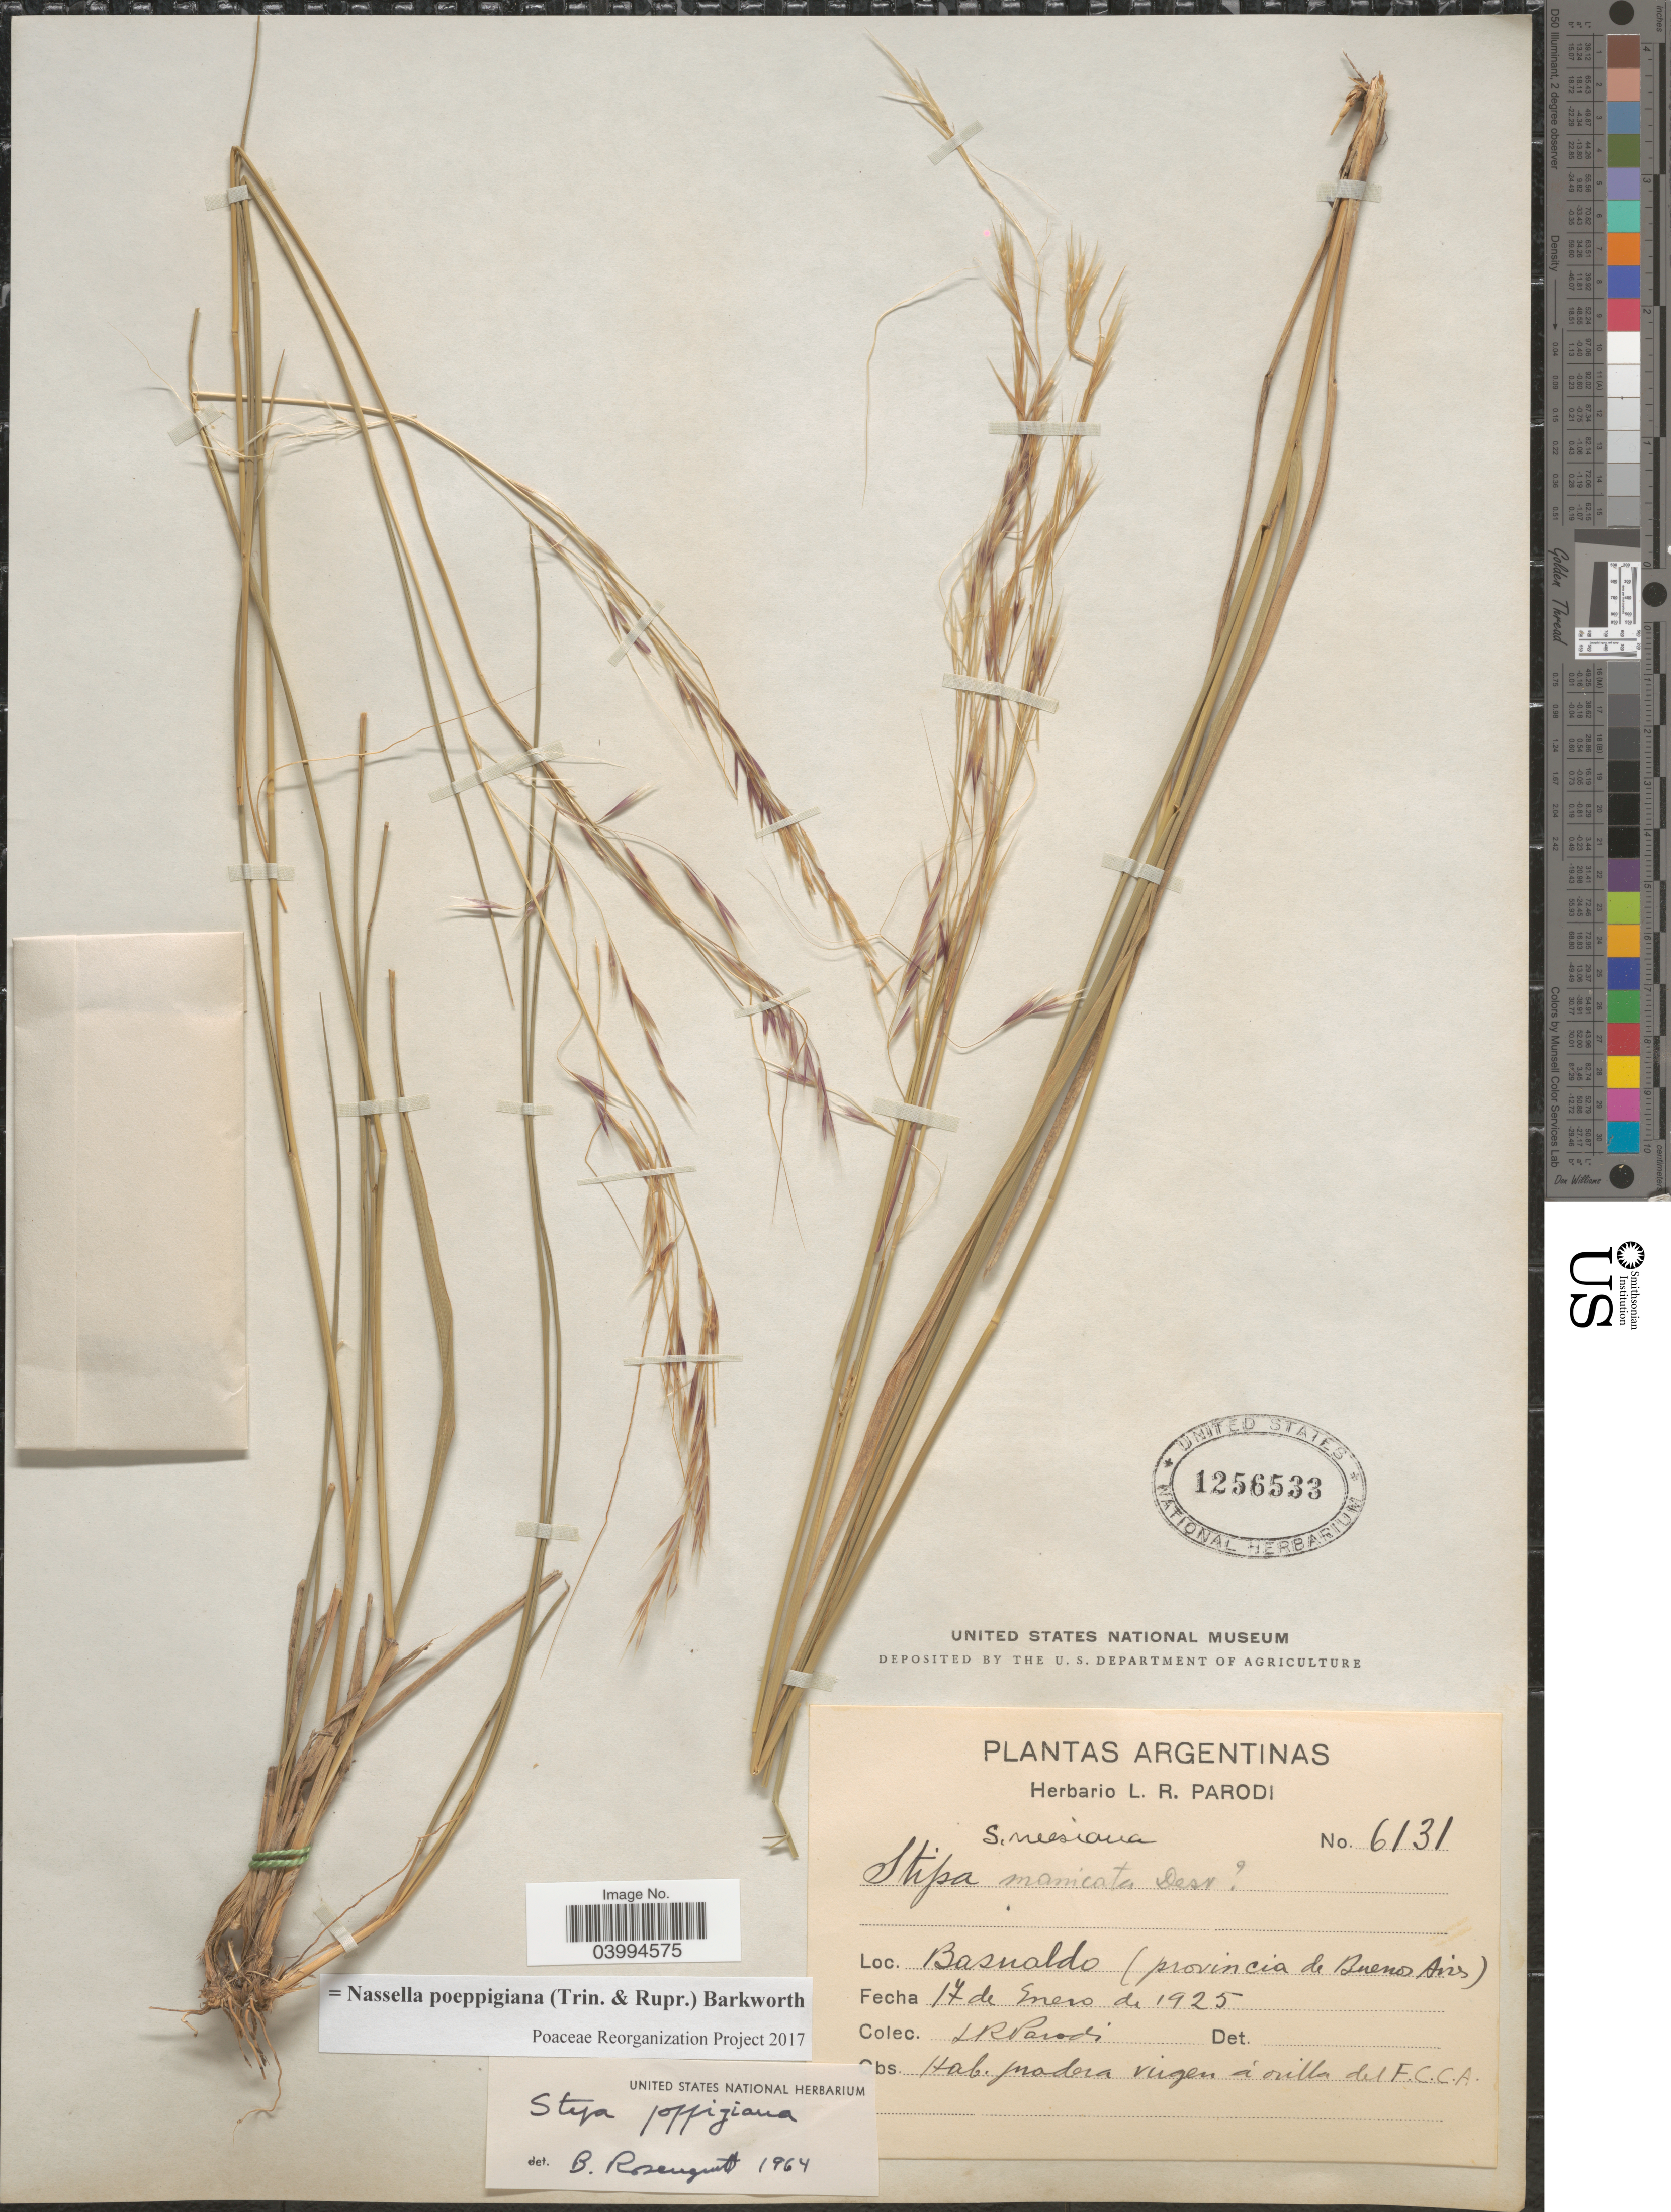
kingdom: Plantae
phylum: Tracheophyta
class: Liliopsida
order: Poales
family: Poaceae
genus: Nassella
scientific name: Nassella poeppigiana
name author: (Trin. & Rupr.) Barkworth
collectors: L. R. Parodi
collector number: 6131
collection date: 1925-01-17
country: Argentina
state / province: Buenos Aires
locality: Basualdo. Juadera virgen á orilla del F.C.C.A.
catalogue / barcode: US 1256533